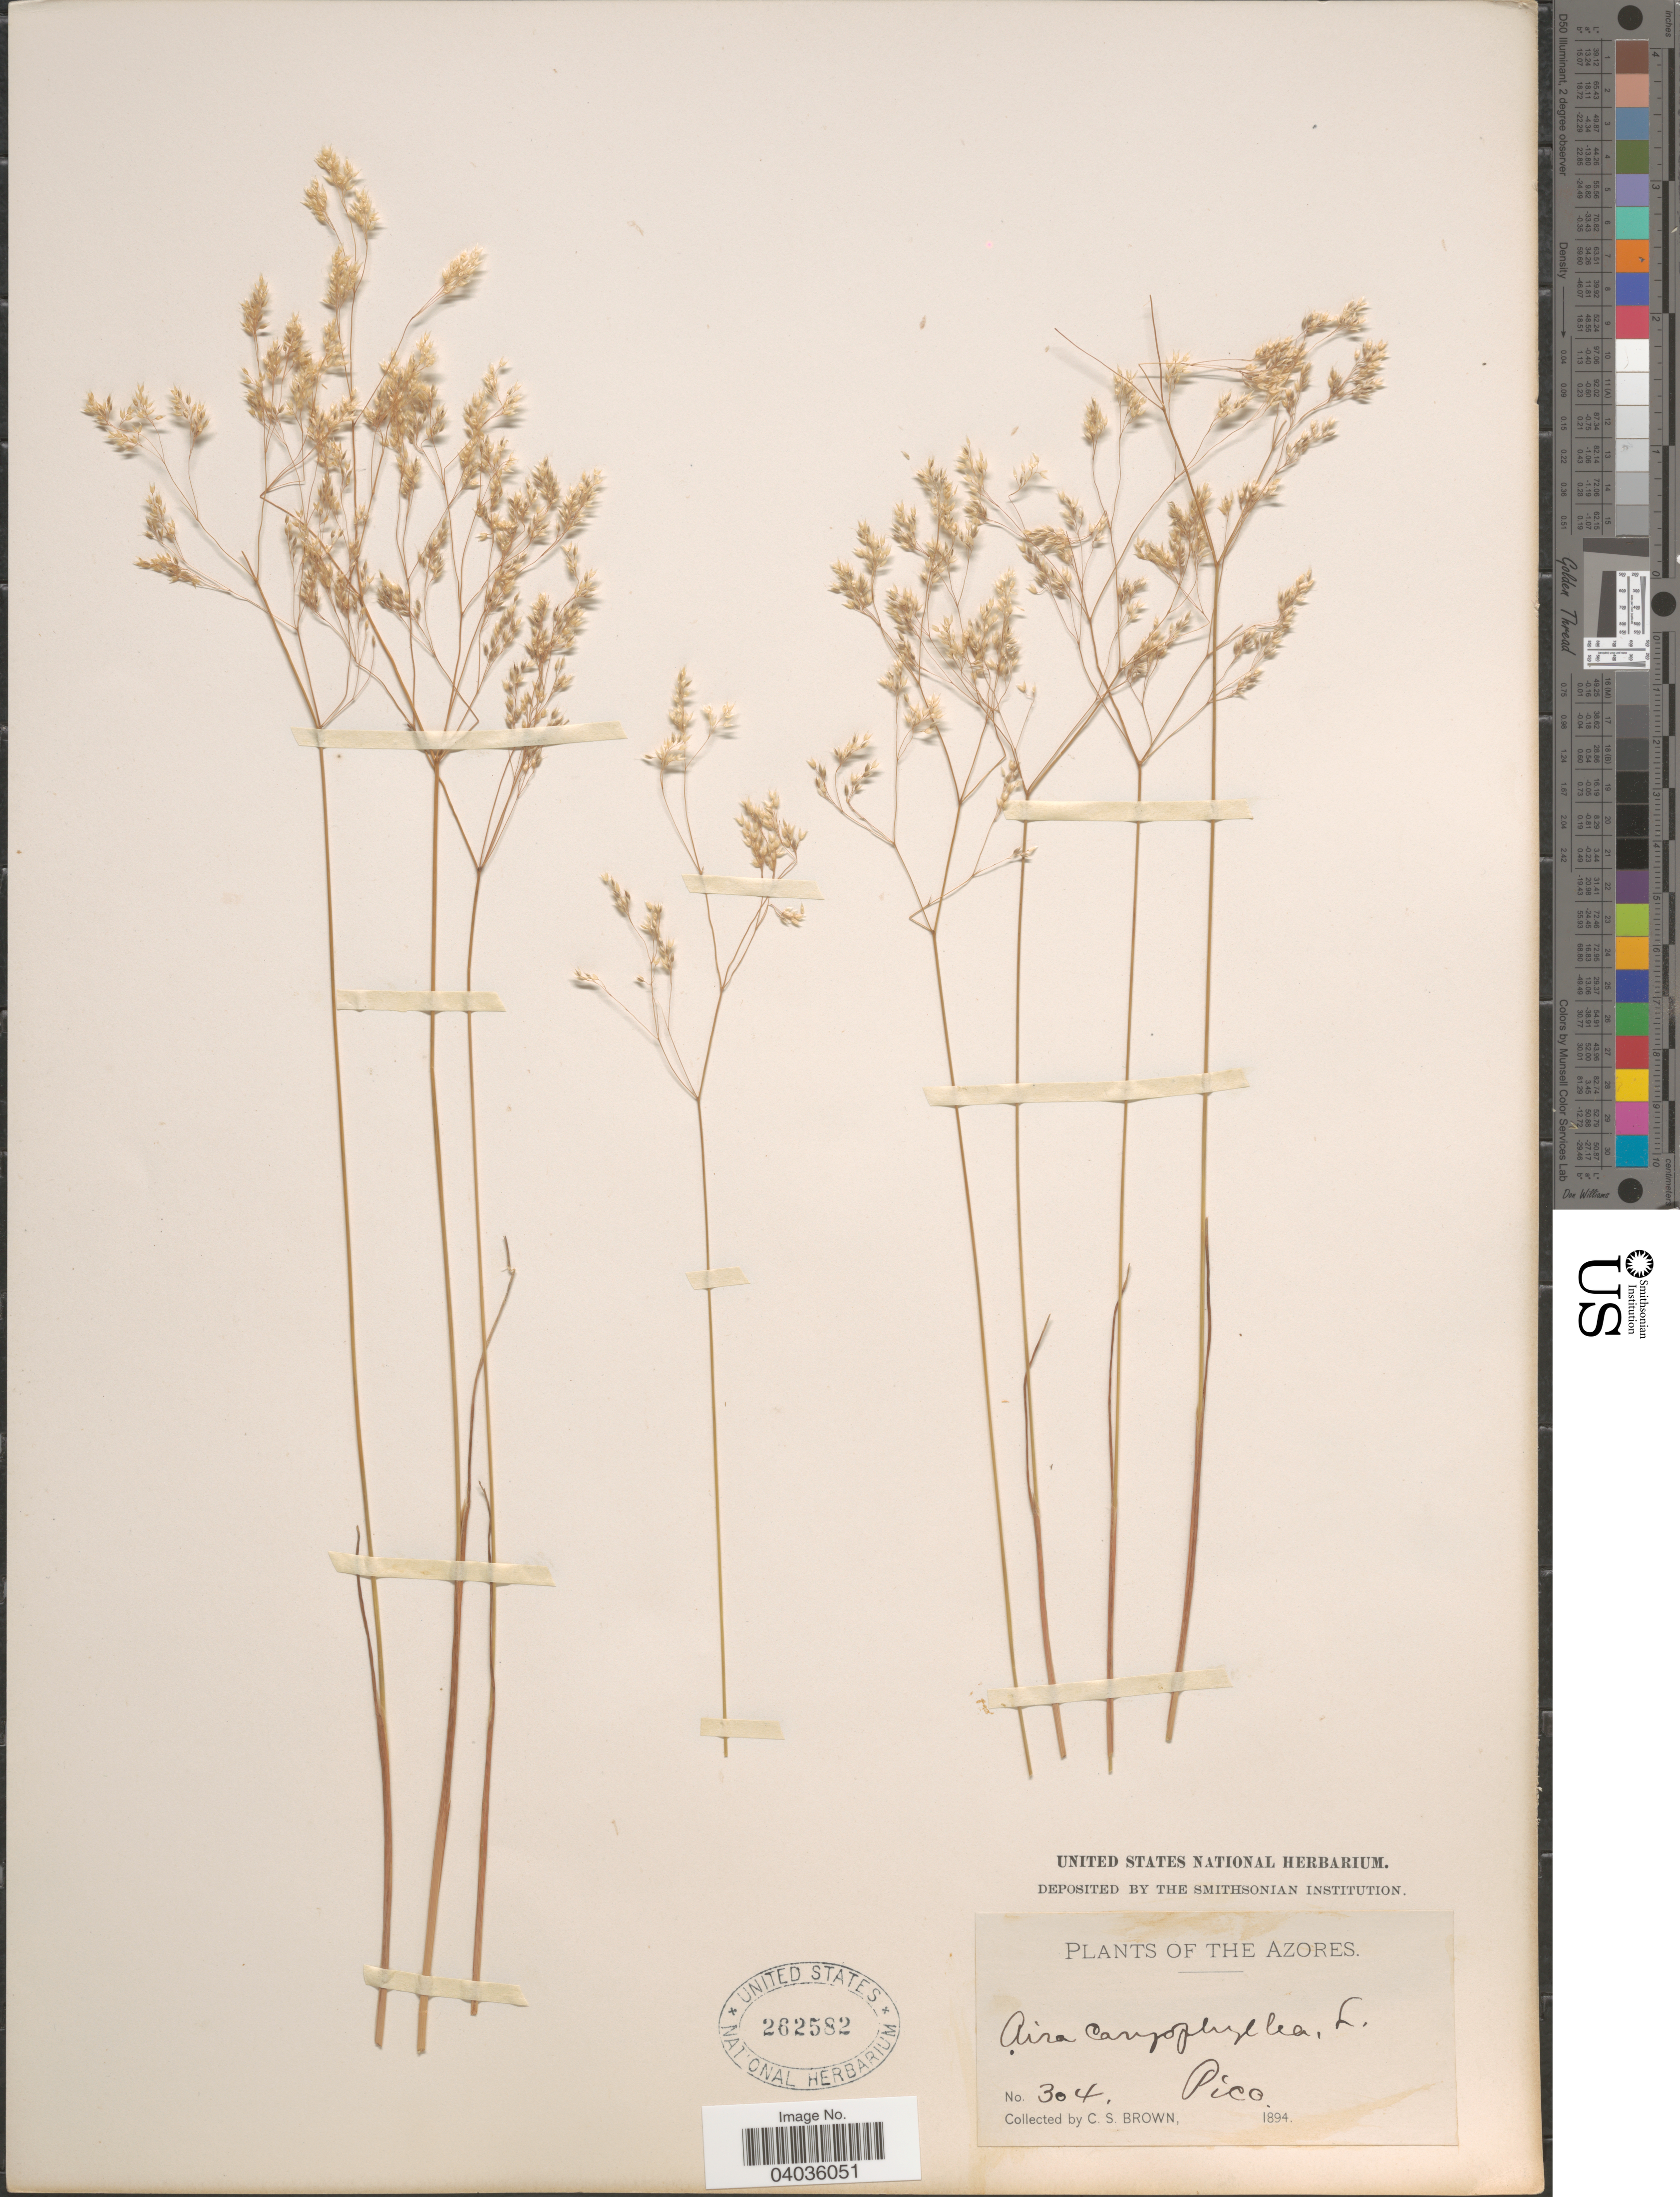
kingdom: Plantae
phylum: Tracheophyta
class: Liliopsida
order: Poales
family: Poaceae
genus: Aira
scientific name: Aira caryophyllea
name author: L.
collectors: C. S. Brown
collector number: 304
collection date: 1894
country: Portugal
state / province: Azores (Aut. Reg.)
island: Pico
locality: The Azores. Pico.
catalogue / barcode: US 262582